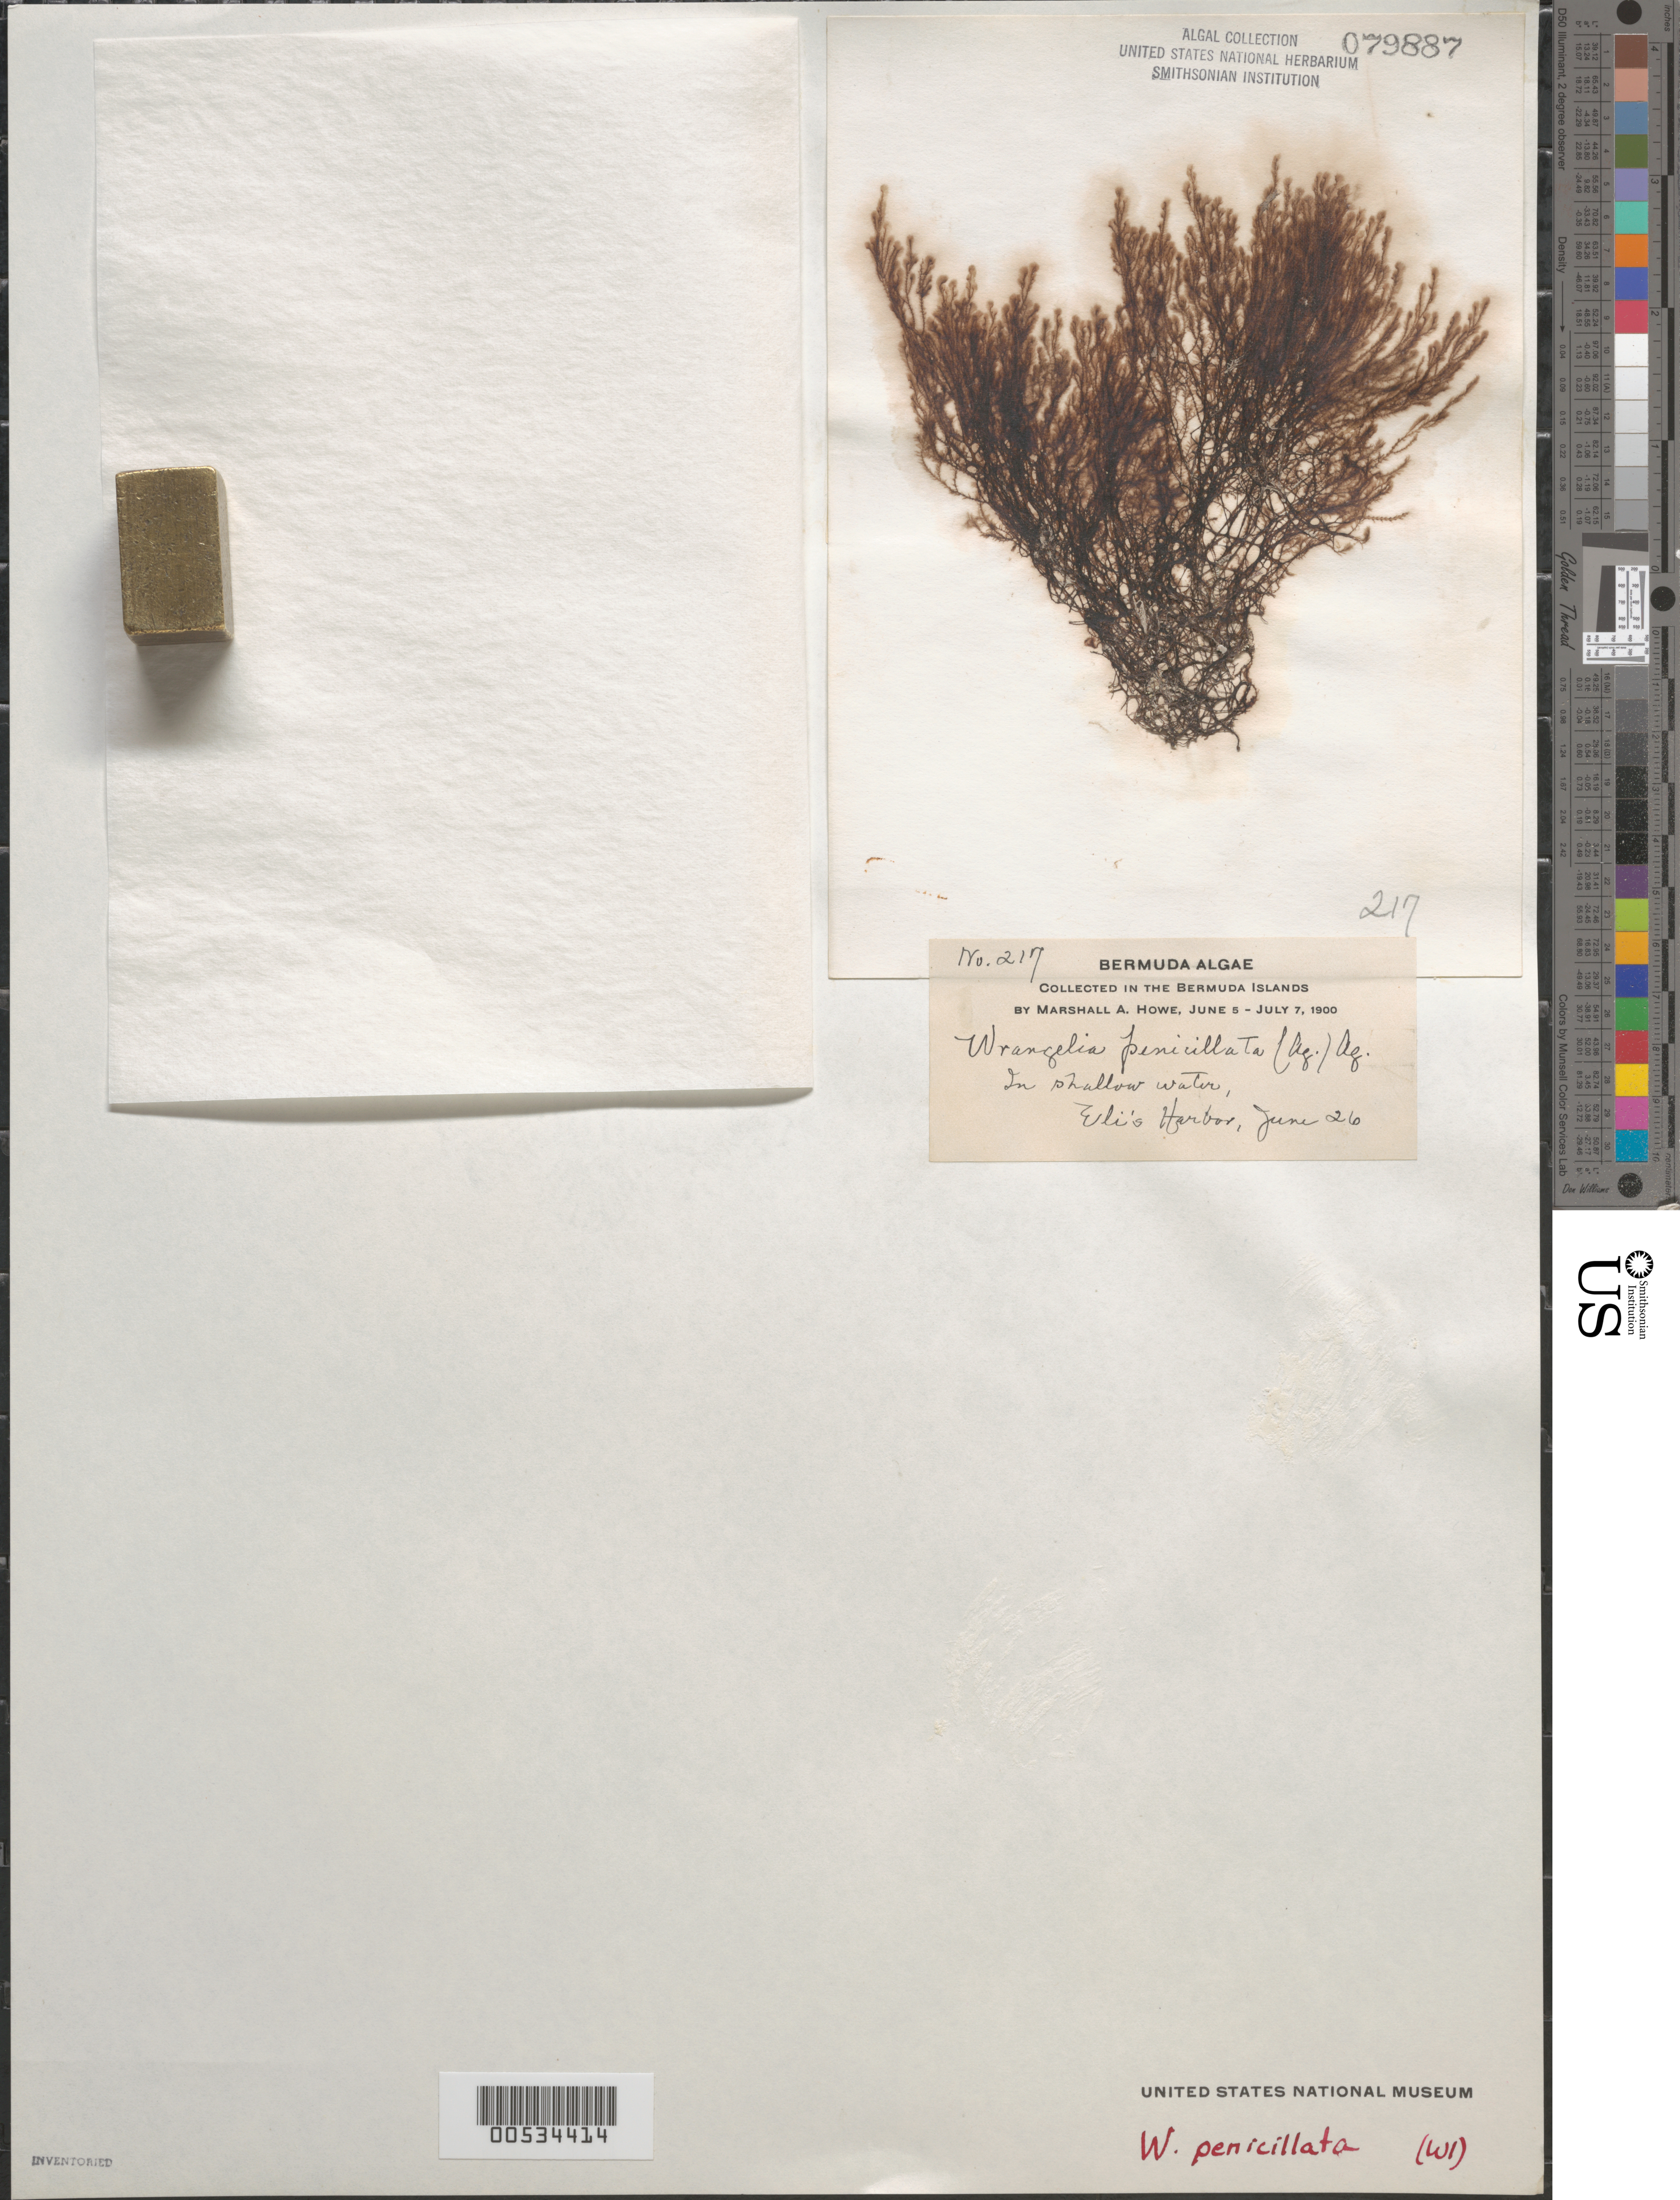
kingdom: Plantae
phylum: Rhodophyta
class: Florideophyceae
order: Ceramiales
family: Wrangeliaceae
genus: Wrangelia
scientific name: Wrangelia penicillata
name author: (C. Agardh) C. Agardh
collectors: M. A. Howe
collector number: MAH 217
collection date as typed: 26 Jun 1900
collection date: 1900-06-26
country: Bermuda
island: Bermuda Island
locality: Ely's Harbor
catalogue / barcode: US 79887